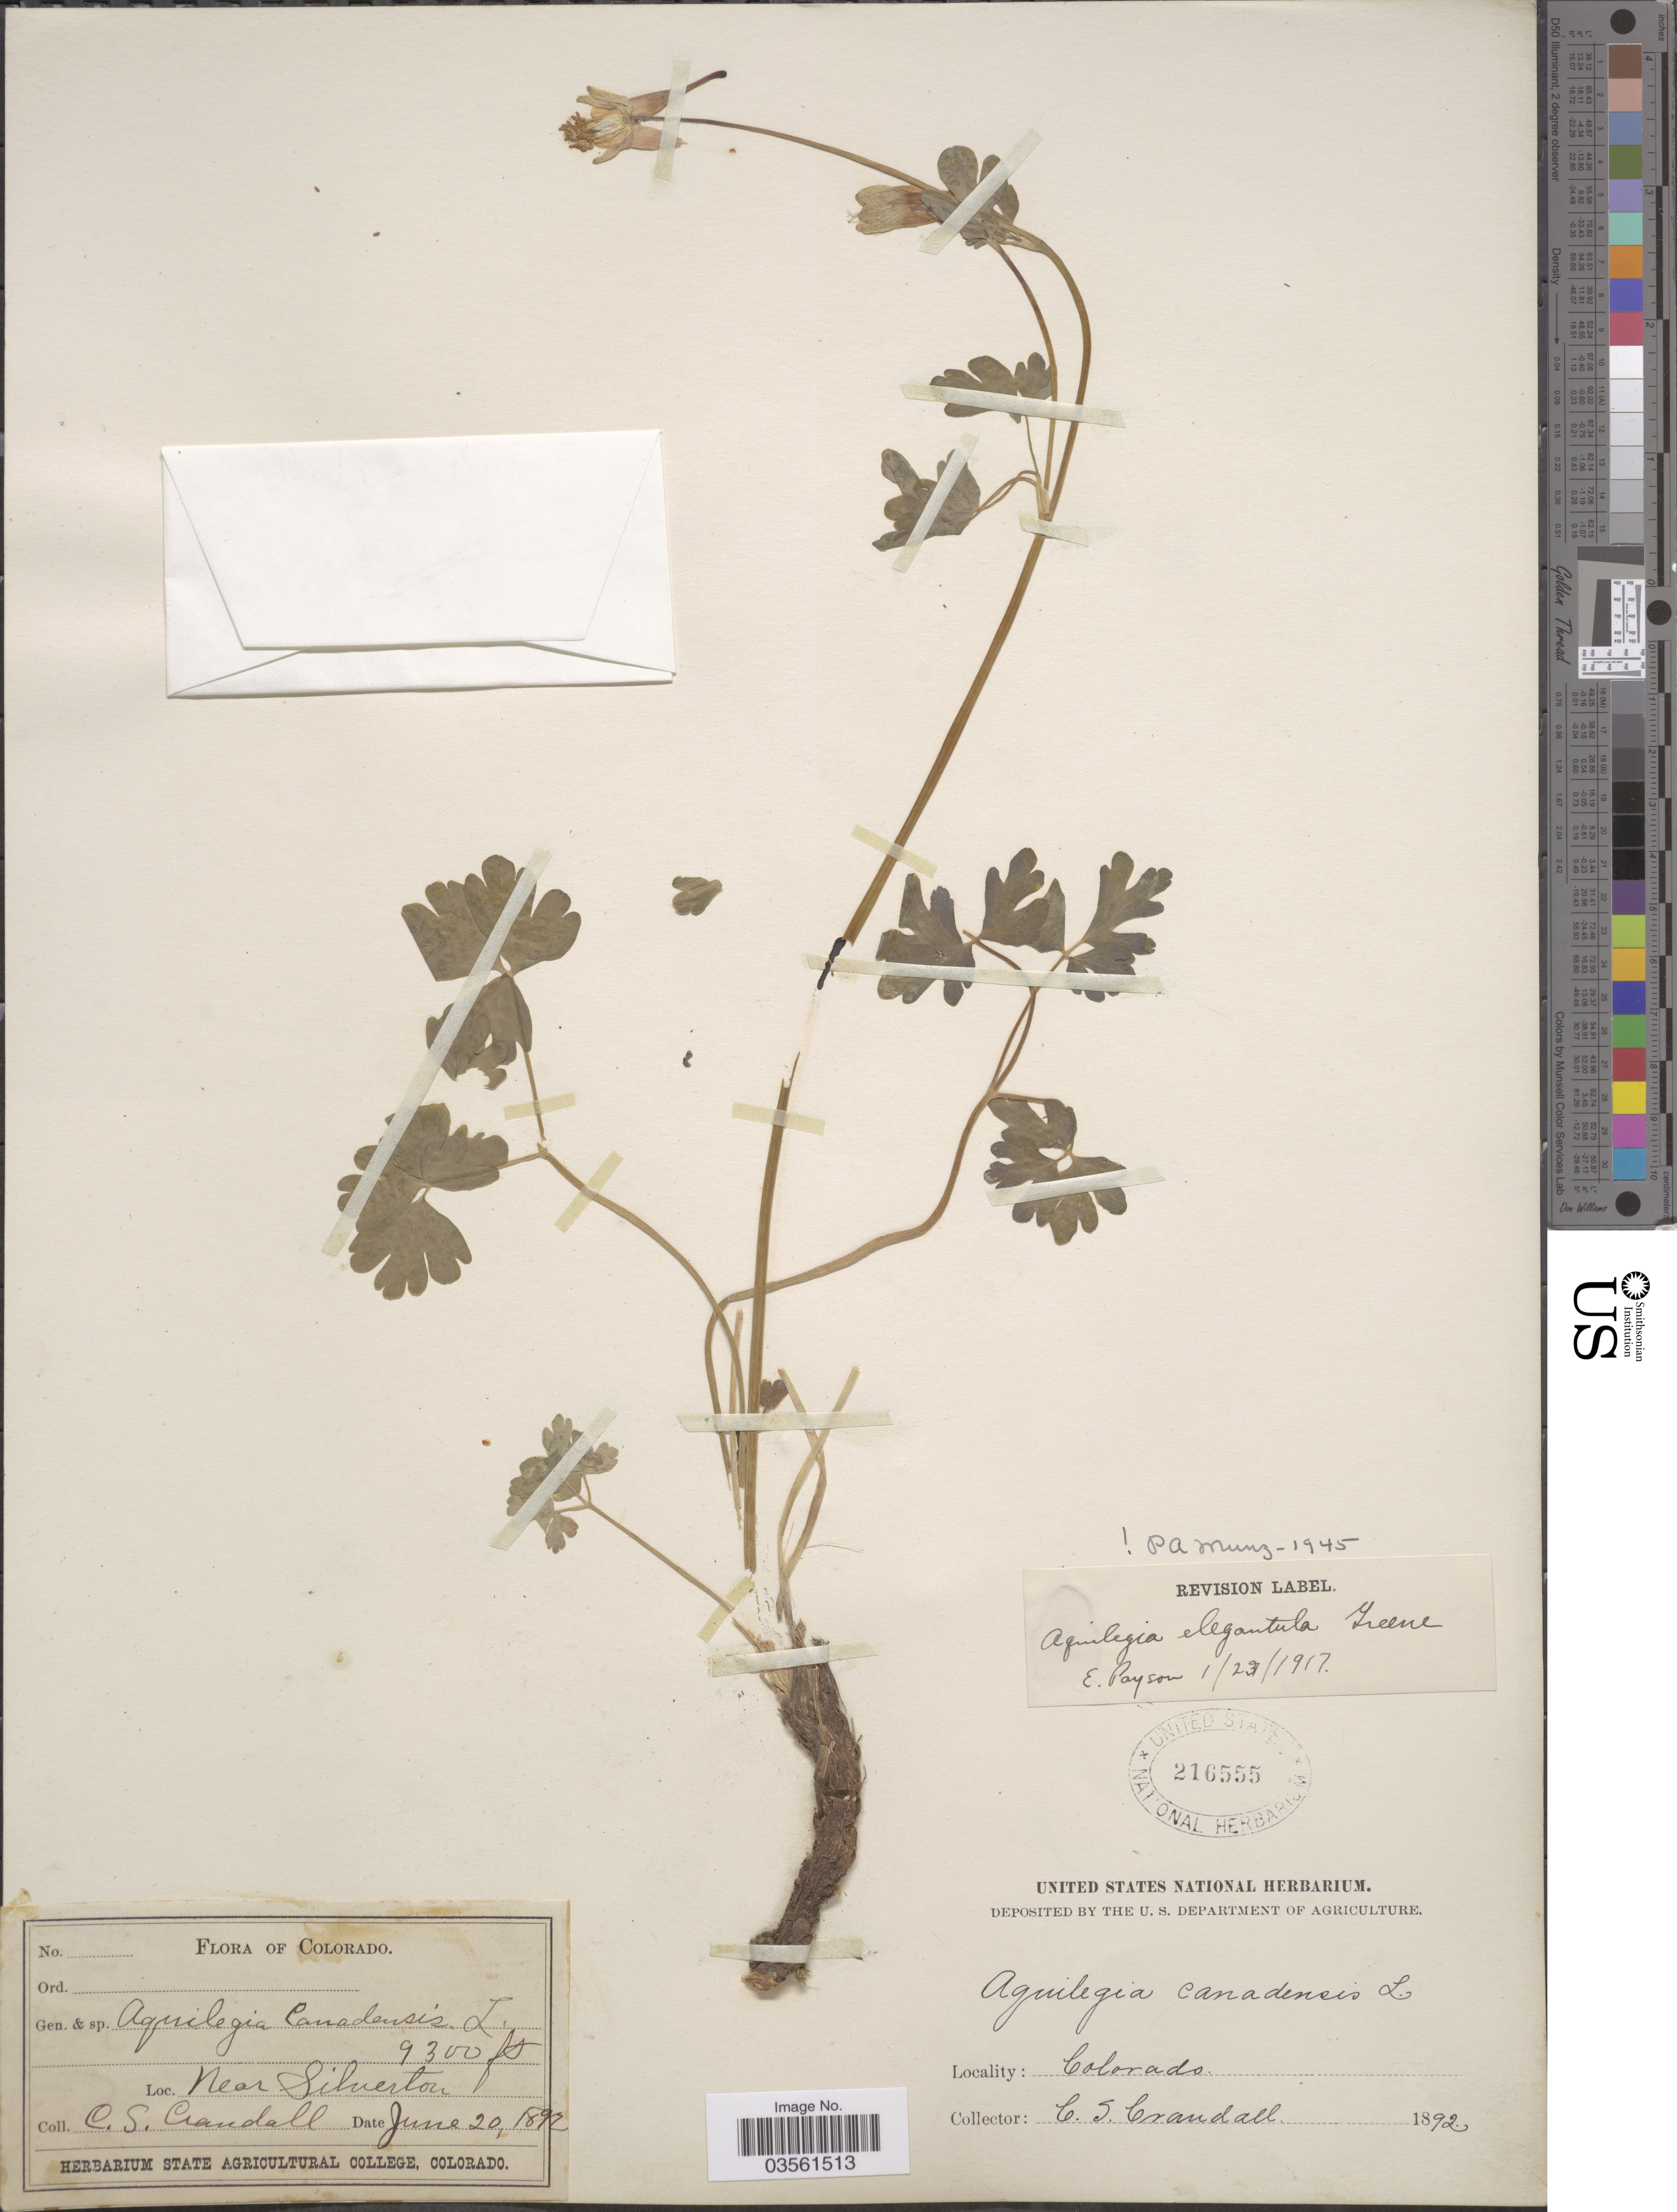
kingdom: Plantae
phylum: Tracheophyta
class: Magnoliopsida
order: Ranunculales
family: Ranunculaceae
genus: Aquilegia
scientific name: Aquilegia elegantula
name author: Greene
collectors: C. Crandall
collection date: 1892-06-20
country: United States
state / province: Colorado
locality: Near Silverton.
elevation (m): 2835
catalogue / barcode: US 216555